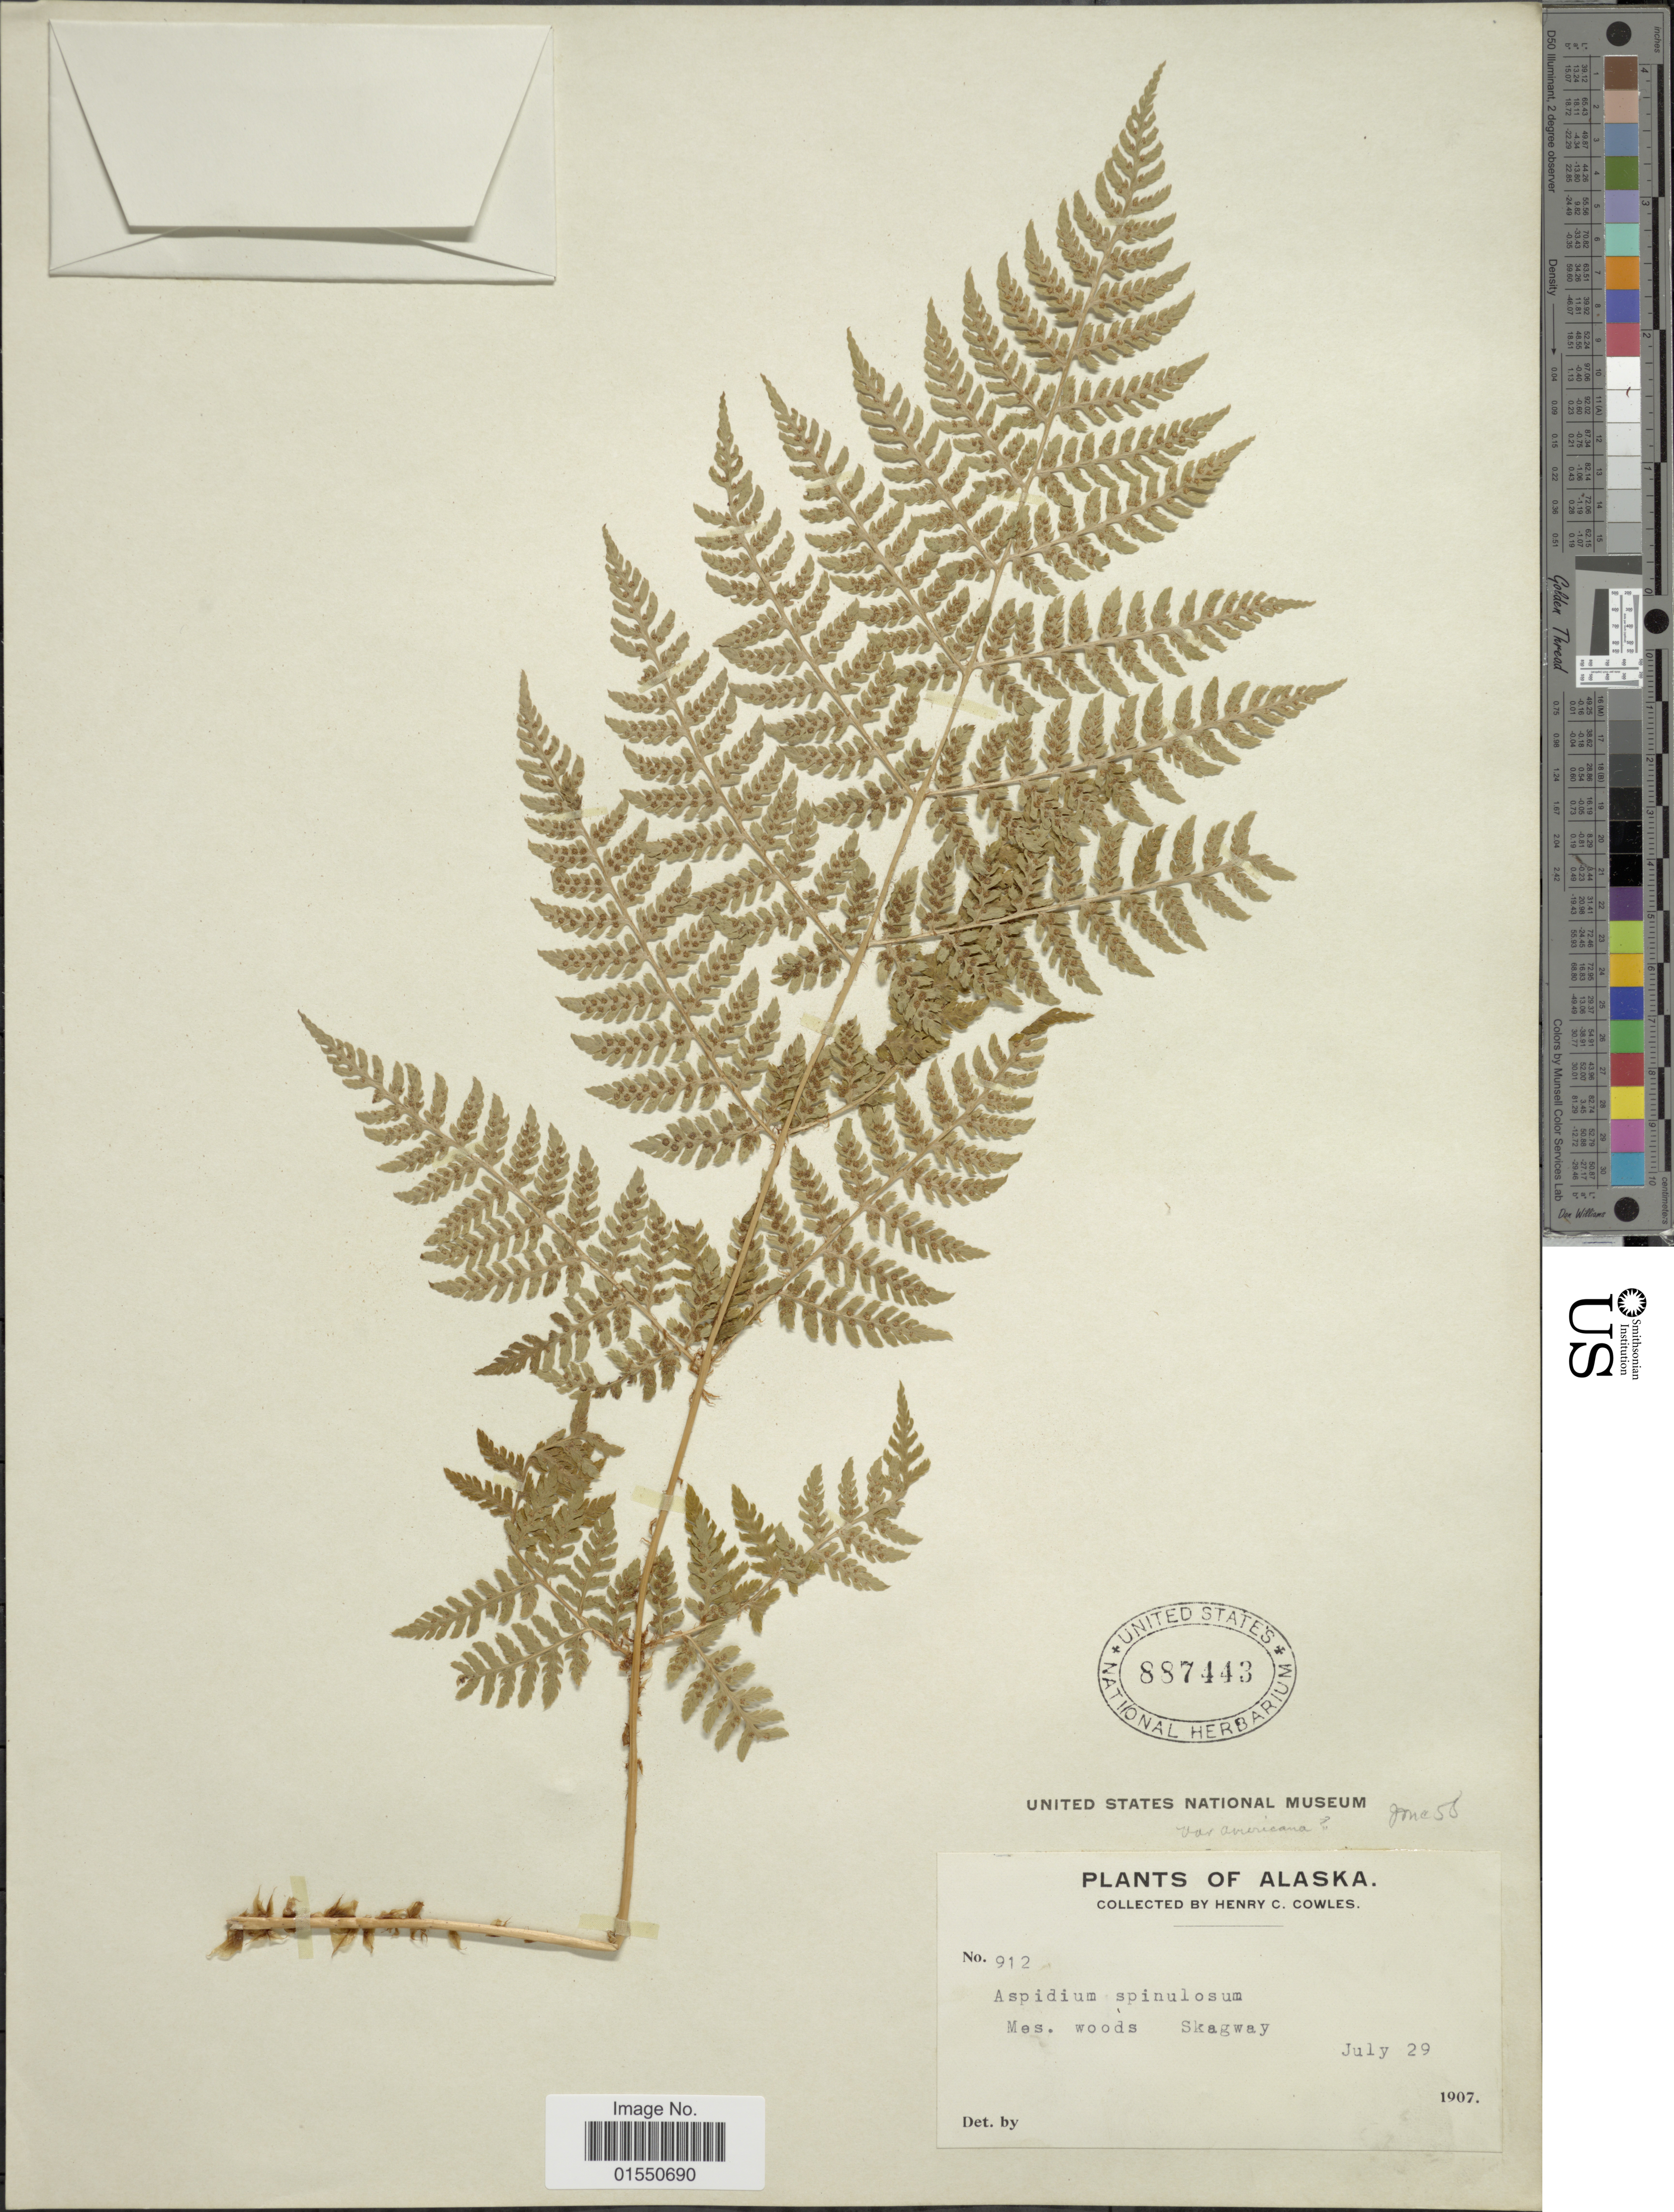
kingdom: Plantae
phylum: Tracheophyta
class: Polypodiopsida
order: Polypodiales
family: Dryopteridaceae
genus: Dryopteris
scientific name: Dryopteris expansa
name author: (C. Presl) Fraser-Jenk. & Jermy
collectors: H. Cowles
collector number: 912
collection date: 1907-07-29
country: United States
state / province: Alaska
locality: Mes. Woods Skagway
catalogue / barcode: US 887443